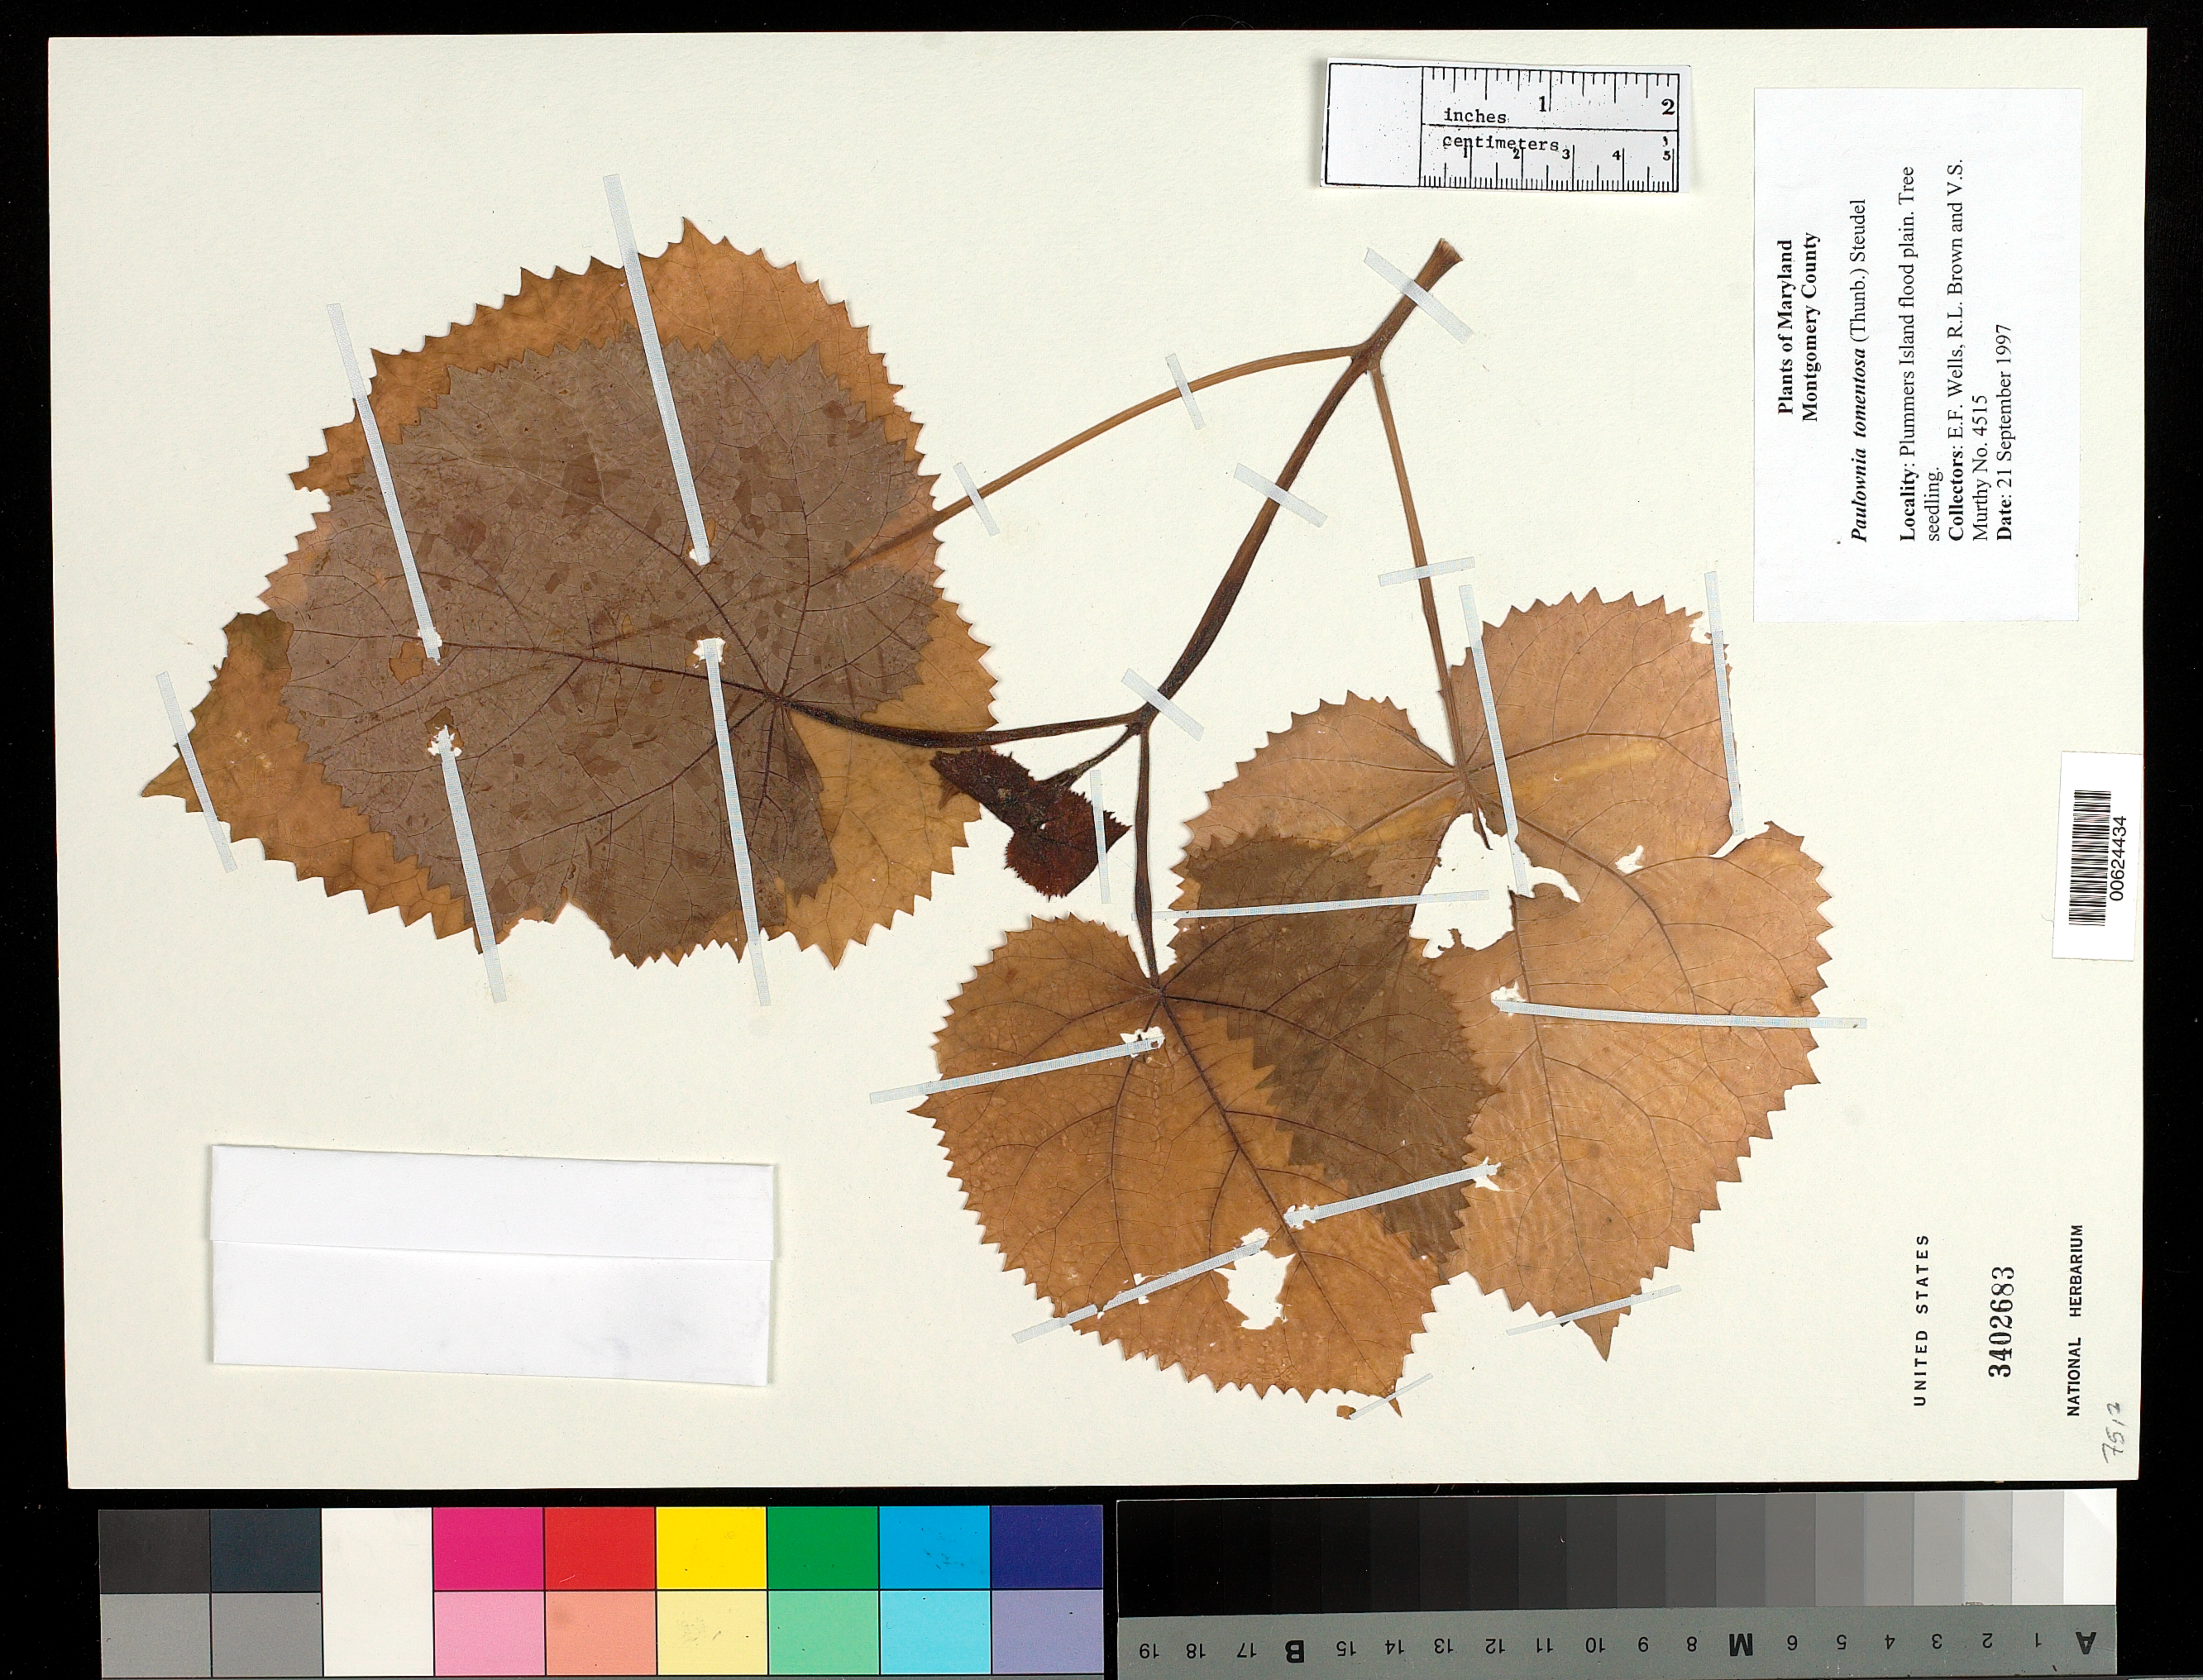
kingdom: Plantae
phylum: Tracheophyta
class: Magnoliopsida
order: Lamiales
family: Paulowniaceae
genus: Paulownia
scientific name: Paulownia tomentosa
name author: (Thunb.) Siebold & Zucc. ex Steud.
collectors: E. F. Wells, R. L. Brown & V. S. Murthy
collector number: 4515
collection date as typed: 21 Sep 1997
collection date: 1997-09-21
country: United States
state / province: Maryland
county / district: Montgomery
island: Plummers Island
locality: Flood plain of Plummers Island Plummers Island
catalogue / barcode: US 3402683